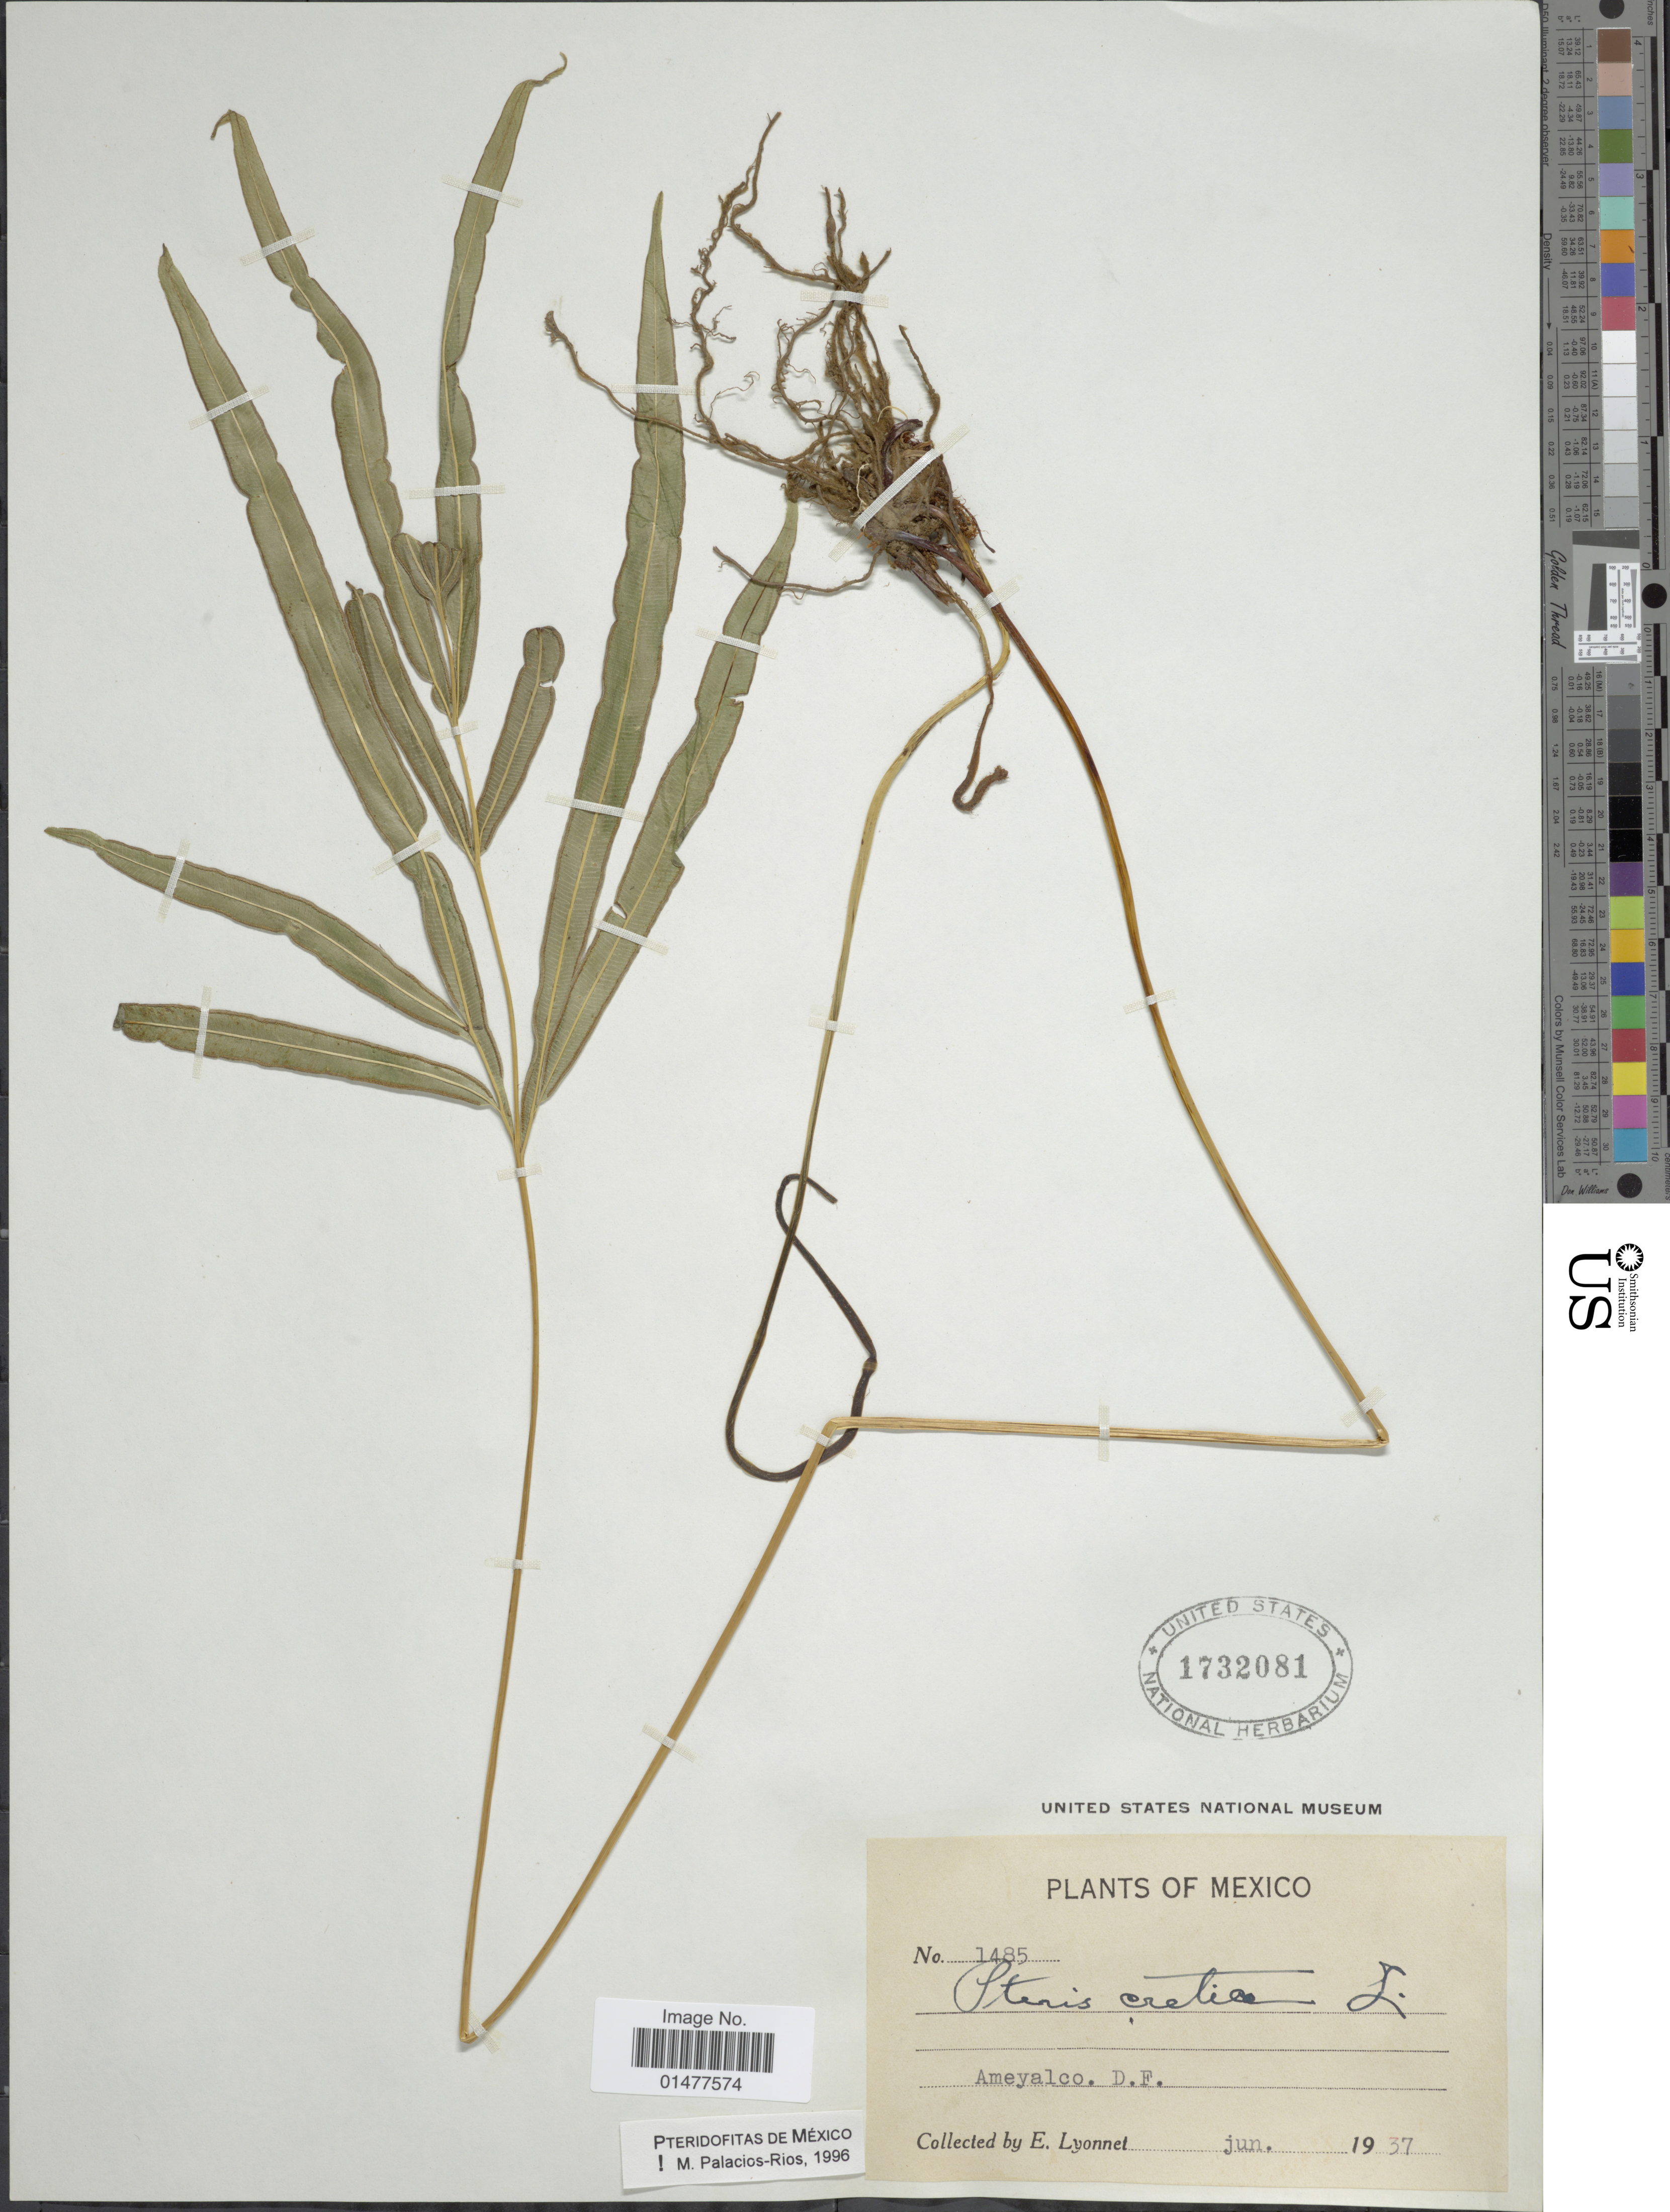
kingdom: Plantae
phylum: Tracheophyta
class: Polypodiopsida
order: Polypodiales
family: Pteridaceae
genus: Pteris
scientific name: Pteris cretica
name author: L.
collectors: E. Lyonnet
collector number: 1485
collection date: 1937-06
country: Mexico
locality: Ameyalco. D. F.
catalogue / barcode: US 1732081